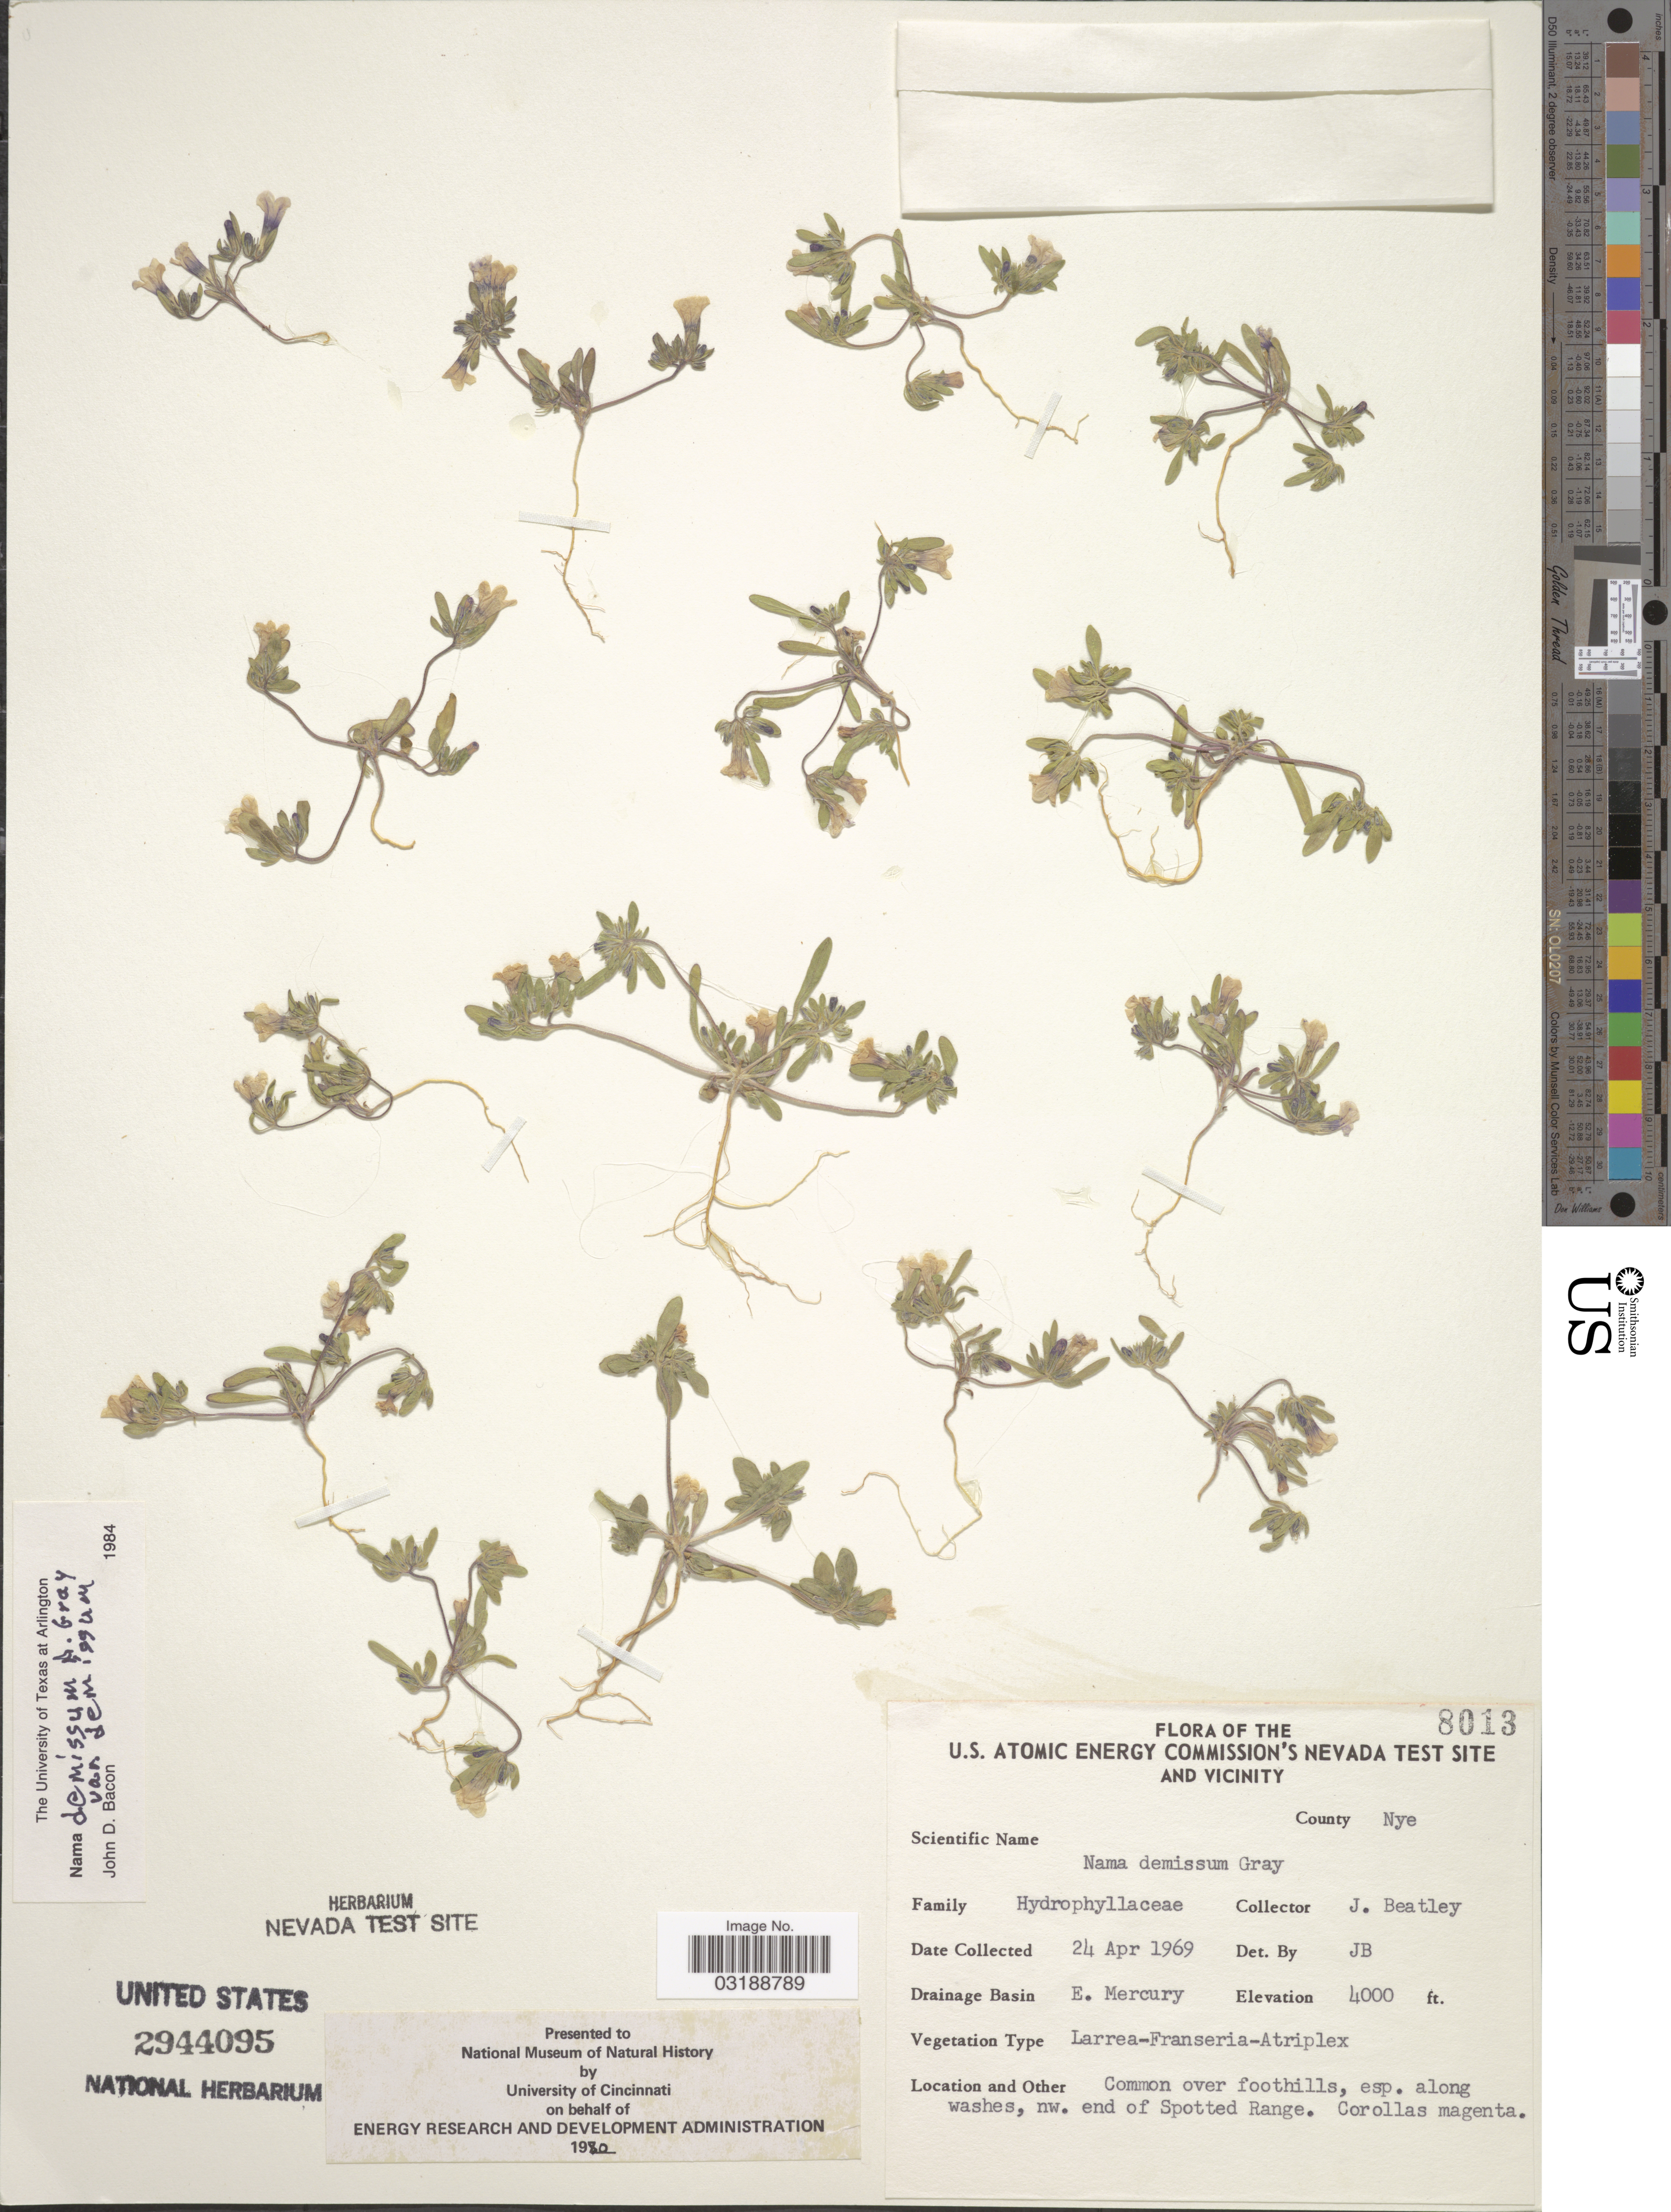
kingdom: Plantae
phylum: Tracheophyta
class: Magnoliopsida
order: Boraginales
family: Namaceae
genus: Nama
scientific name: Nama demissa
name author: A. Gray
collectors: J. C. Beatley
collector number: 8013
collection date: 1969-04-24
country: United States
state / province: Nevada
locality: U.S. Atomic Energy Commission's Nevada Test Site and Vicinity. County Nye. Drainage Basin E. Mercury. Common over foothills, esp. along washes, nw. end of Spotted Range.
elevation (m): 1219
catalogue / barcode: US 2944095